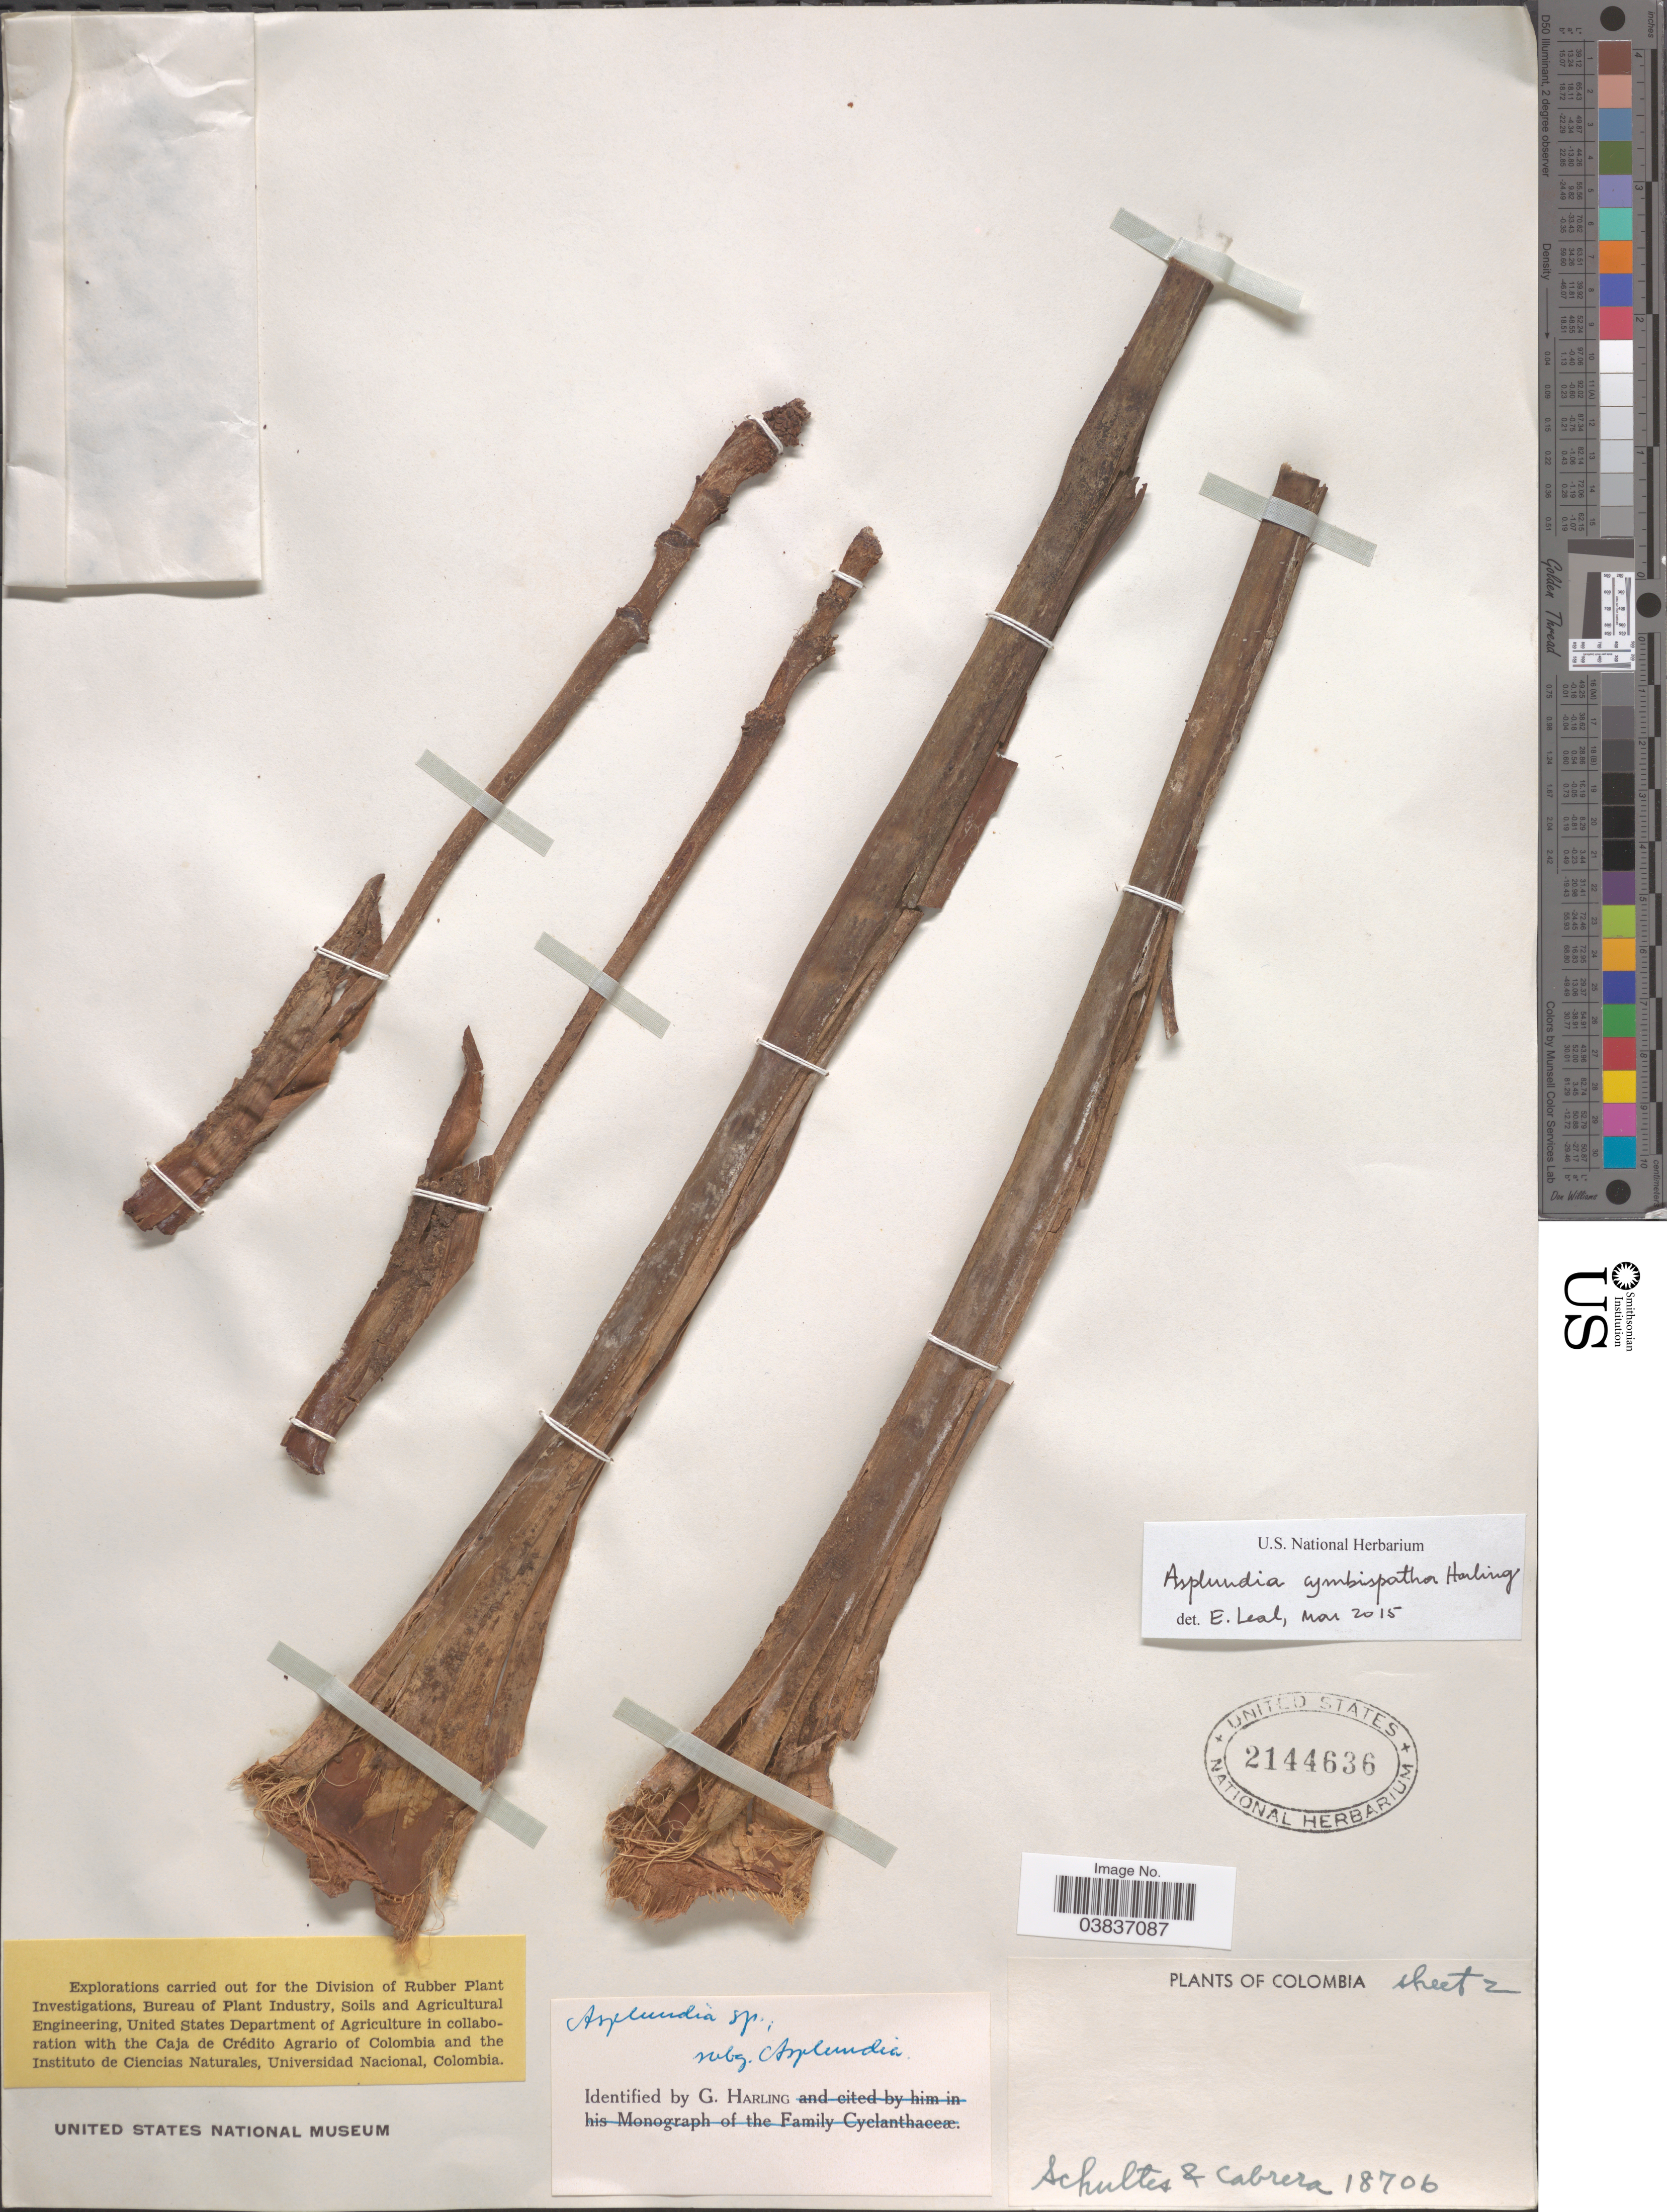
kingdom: Plantae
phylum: Tracheophyta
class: Liliopsida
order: Pandanales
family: Cyclanthaceae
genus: Asplundia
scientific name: Asplundia cymbispatha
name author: Harling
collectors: -- Schultes & Cabrera, --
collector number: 18706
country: Colombia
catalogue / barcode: US 2144636